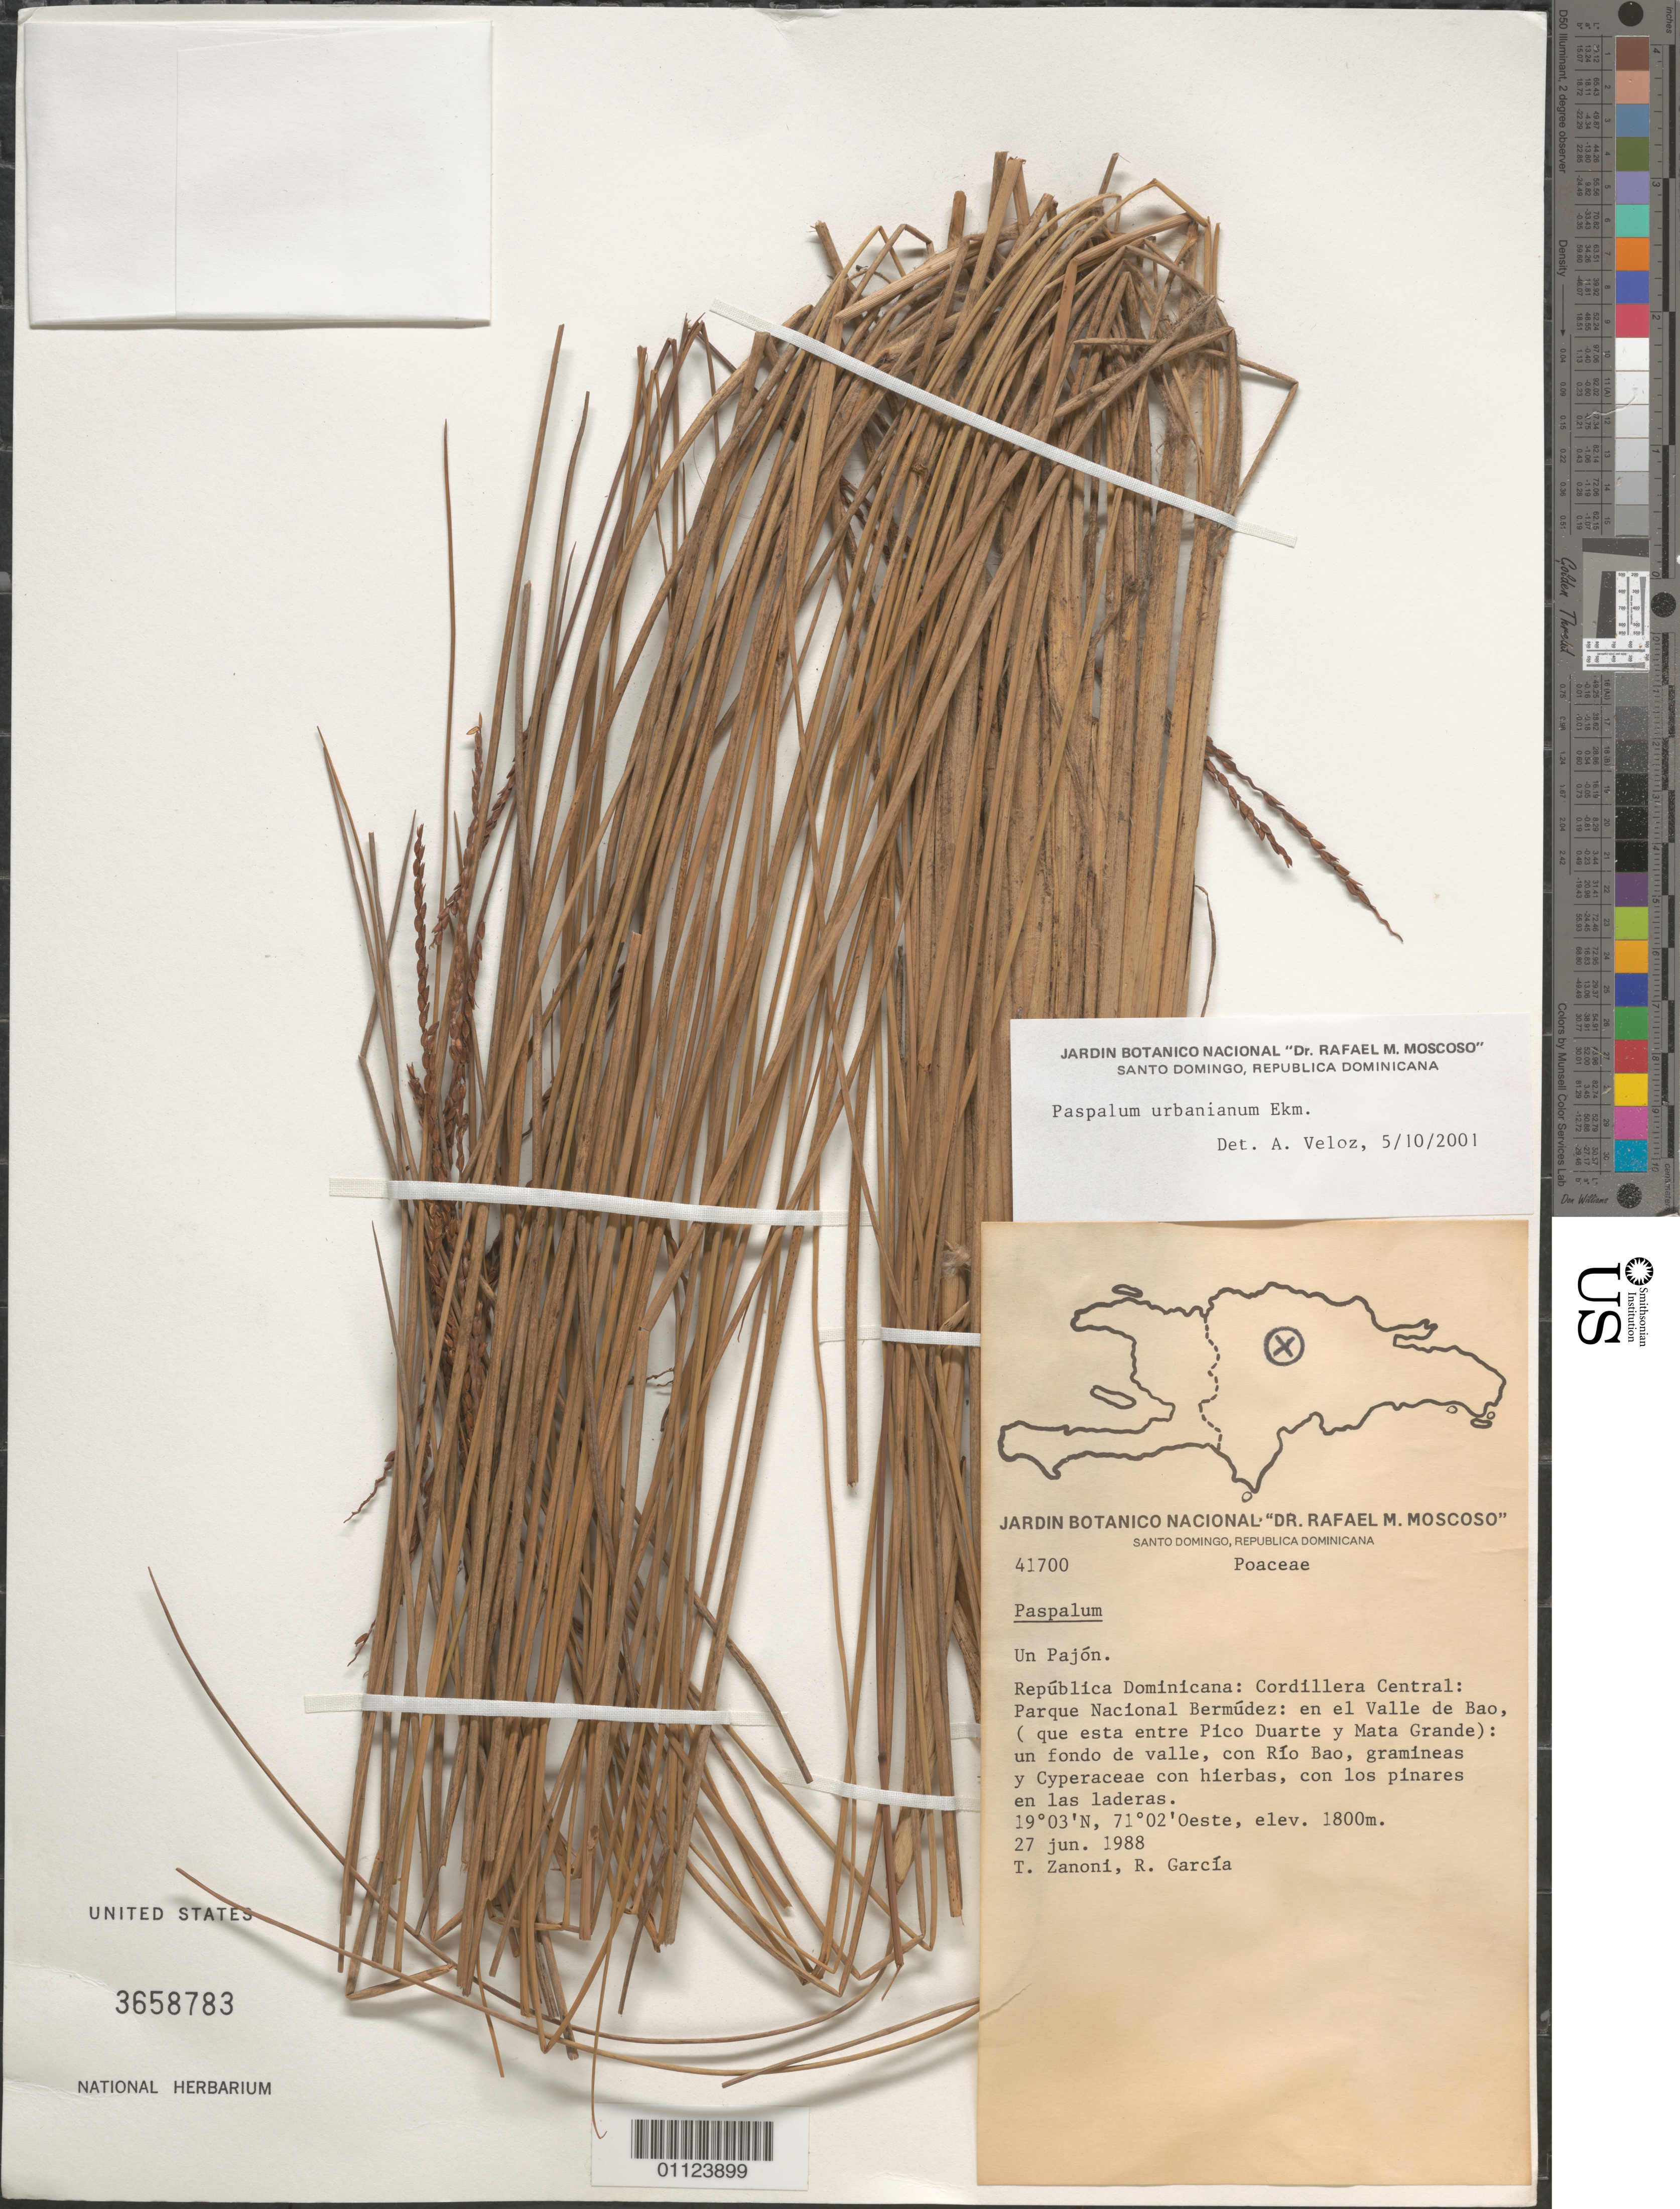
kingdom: Plantae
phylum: Tracheophyta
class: Liliopsida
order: Poales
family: Poaceae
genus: Paspalum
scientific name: Paspalum urbanianum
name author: Ekman ex Hitchc.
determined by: Veloz, A.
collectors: T. A. Zanoni & R. Garcia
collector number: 41700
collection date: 1988-06-27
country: Dominican Republic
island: Hispaniola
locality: Cordillera Central, Parque Nacioinal Bermúdez, en el Valle de Bao (que esta entre Pico Duarte y Mata Grande).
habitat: Gramineas y Cyperaceae con hierbas, con los pinares en las laderas.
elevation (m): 1800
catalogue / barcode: US 3658783